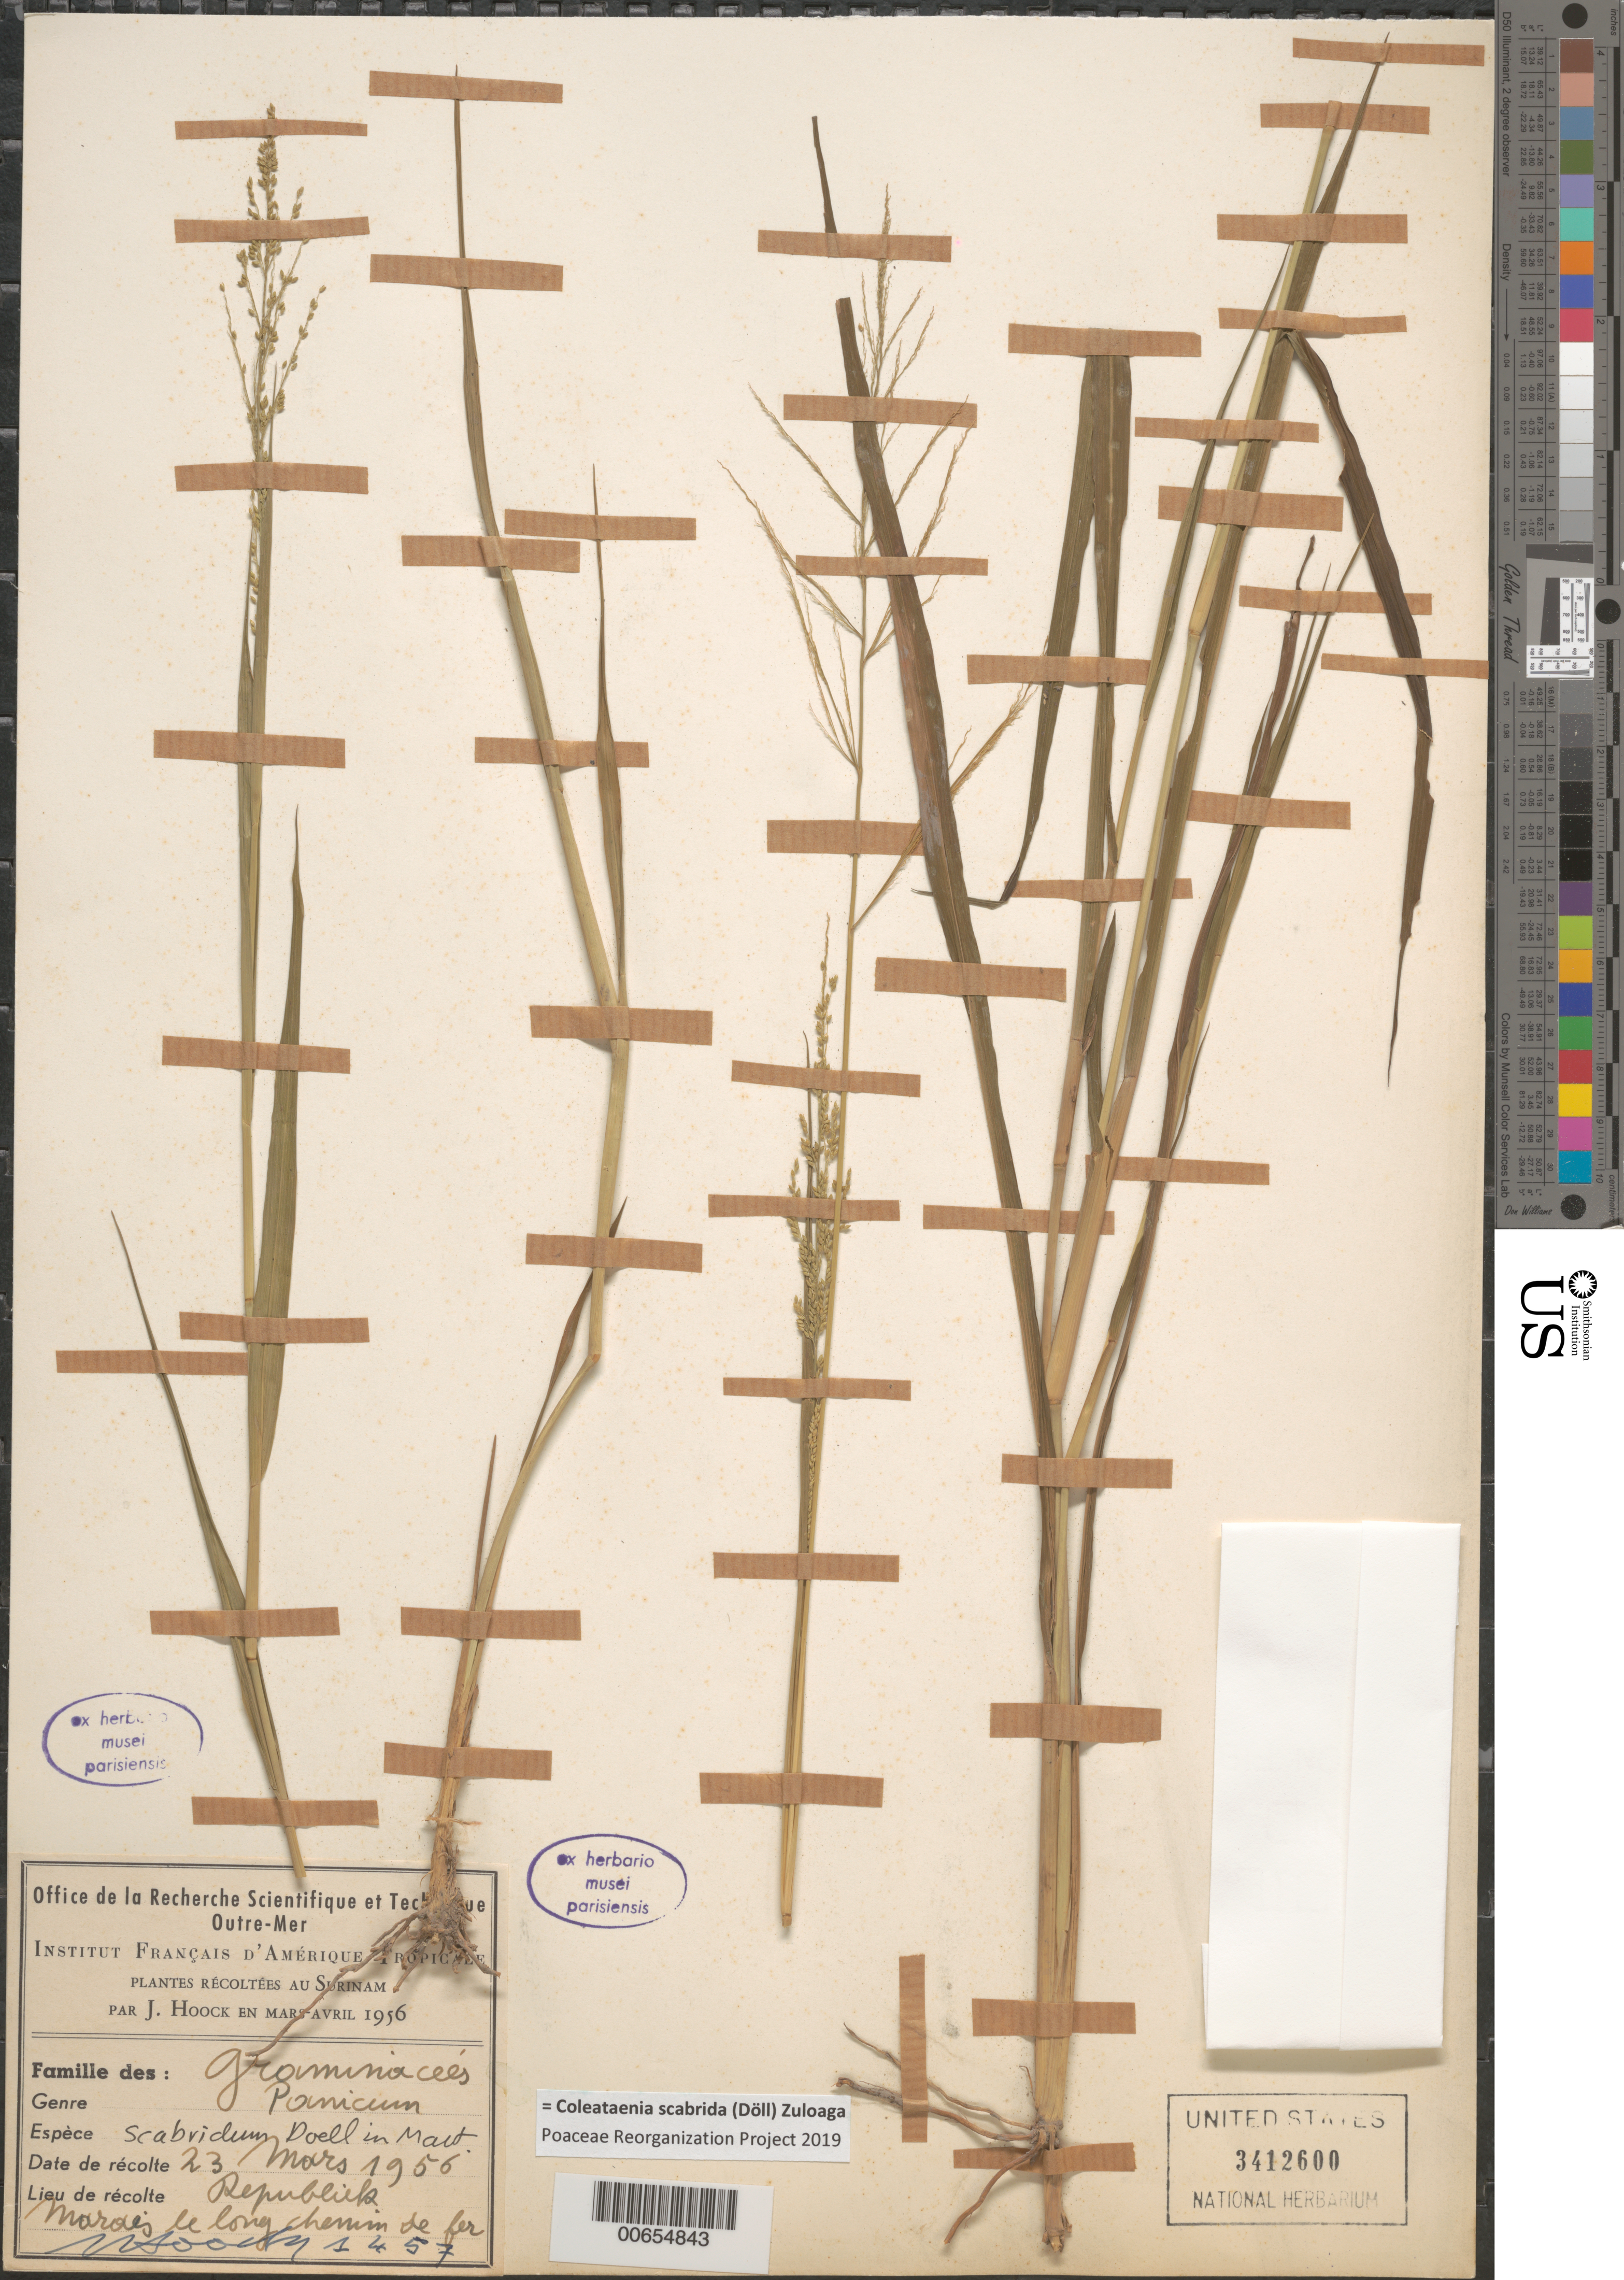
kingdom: Plantae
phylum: Tracheophyta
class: Liliopsida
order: Poales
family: Poaceae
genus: Panicum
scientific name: Panicum scabridum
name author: Döll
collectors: J. Hoock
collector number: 1457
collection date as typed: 23-Mar-56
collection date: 1956-03-23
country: Suriname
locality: Republiek, Voie Chemin de fer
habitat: Marais le long chemin de fer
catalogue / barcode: US 3412600